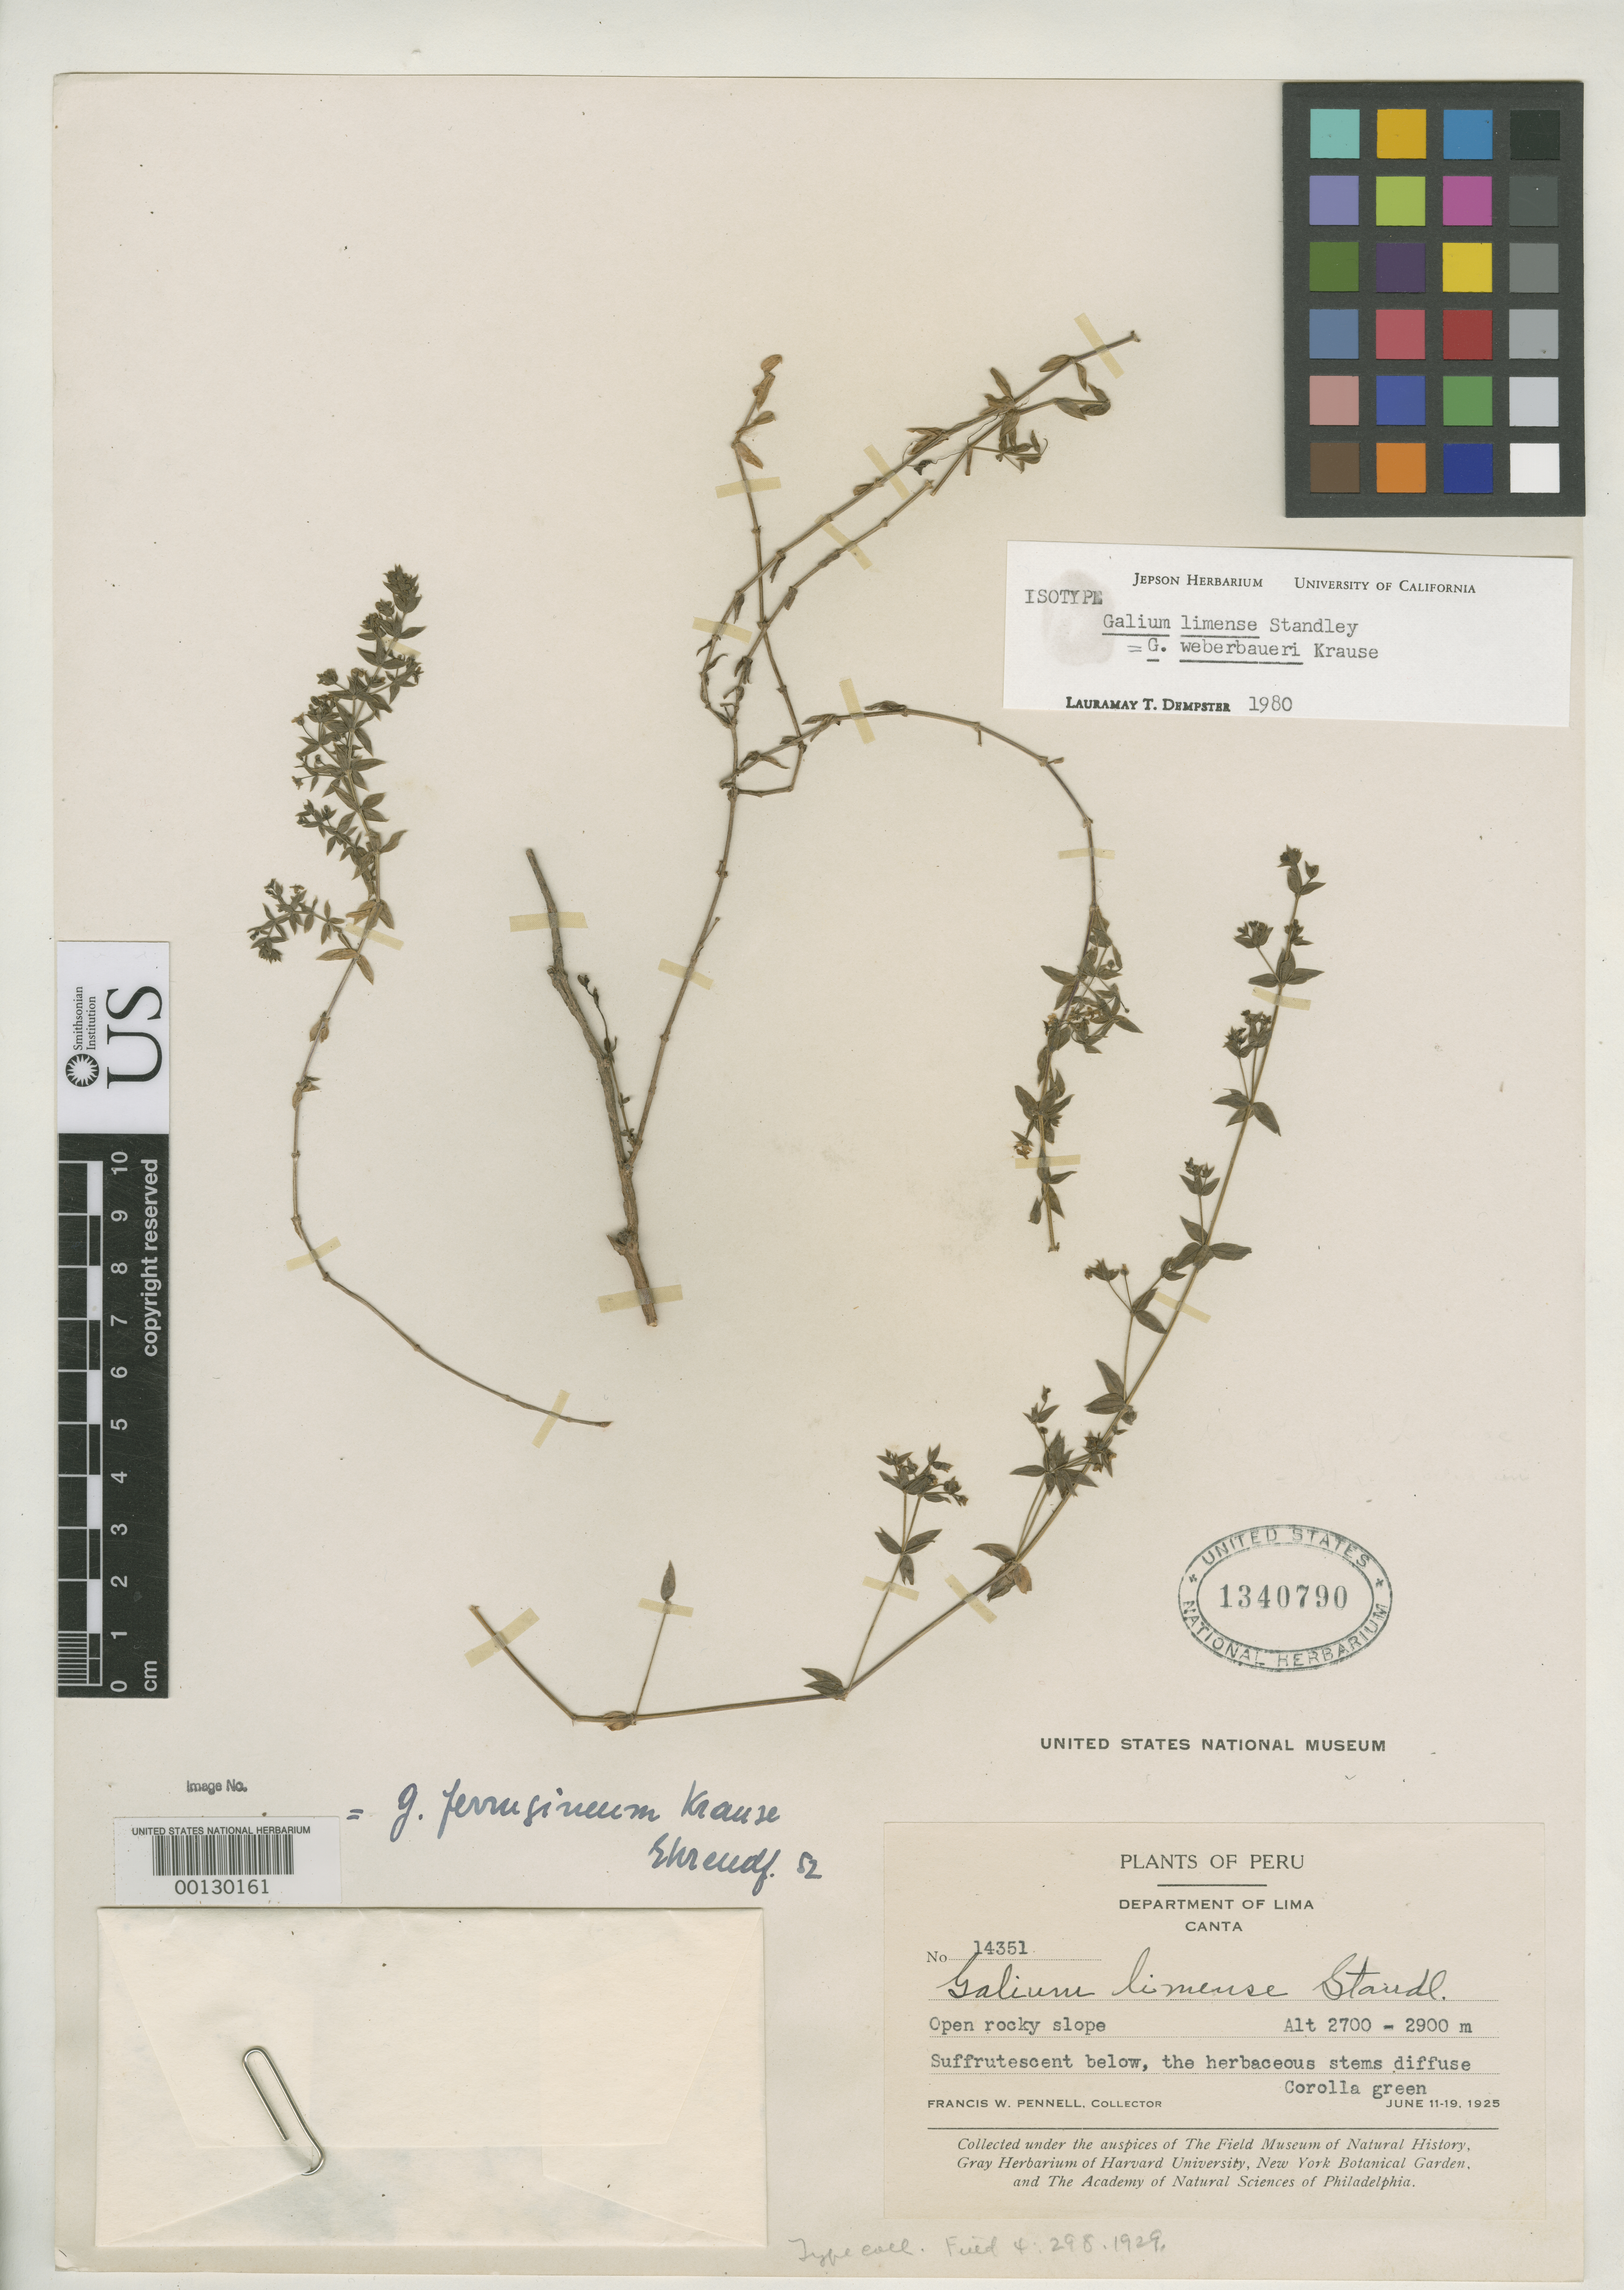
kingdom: Plantae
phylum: Tracheophyta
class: Magnoliopsida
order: Gentianales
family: Rubiaceae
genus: Galium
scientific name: Galium limense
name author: Standl.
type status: Isotype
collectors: F. W. Pennell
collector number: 14351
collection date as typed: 11 Jun 1925 to 19 Jun 1925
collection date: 1925-06-11/1925-06-19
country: Peru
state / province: Lima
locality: Canta.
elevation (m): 2700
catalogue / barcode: US 1340790